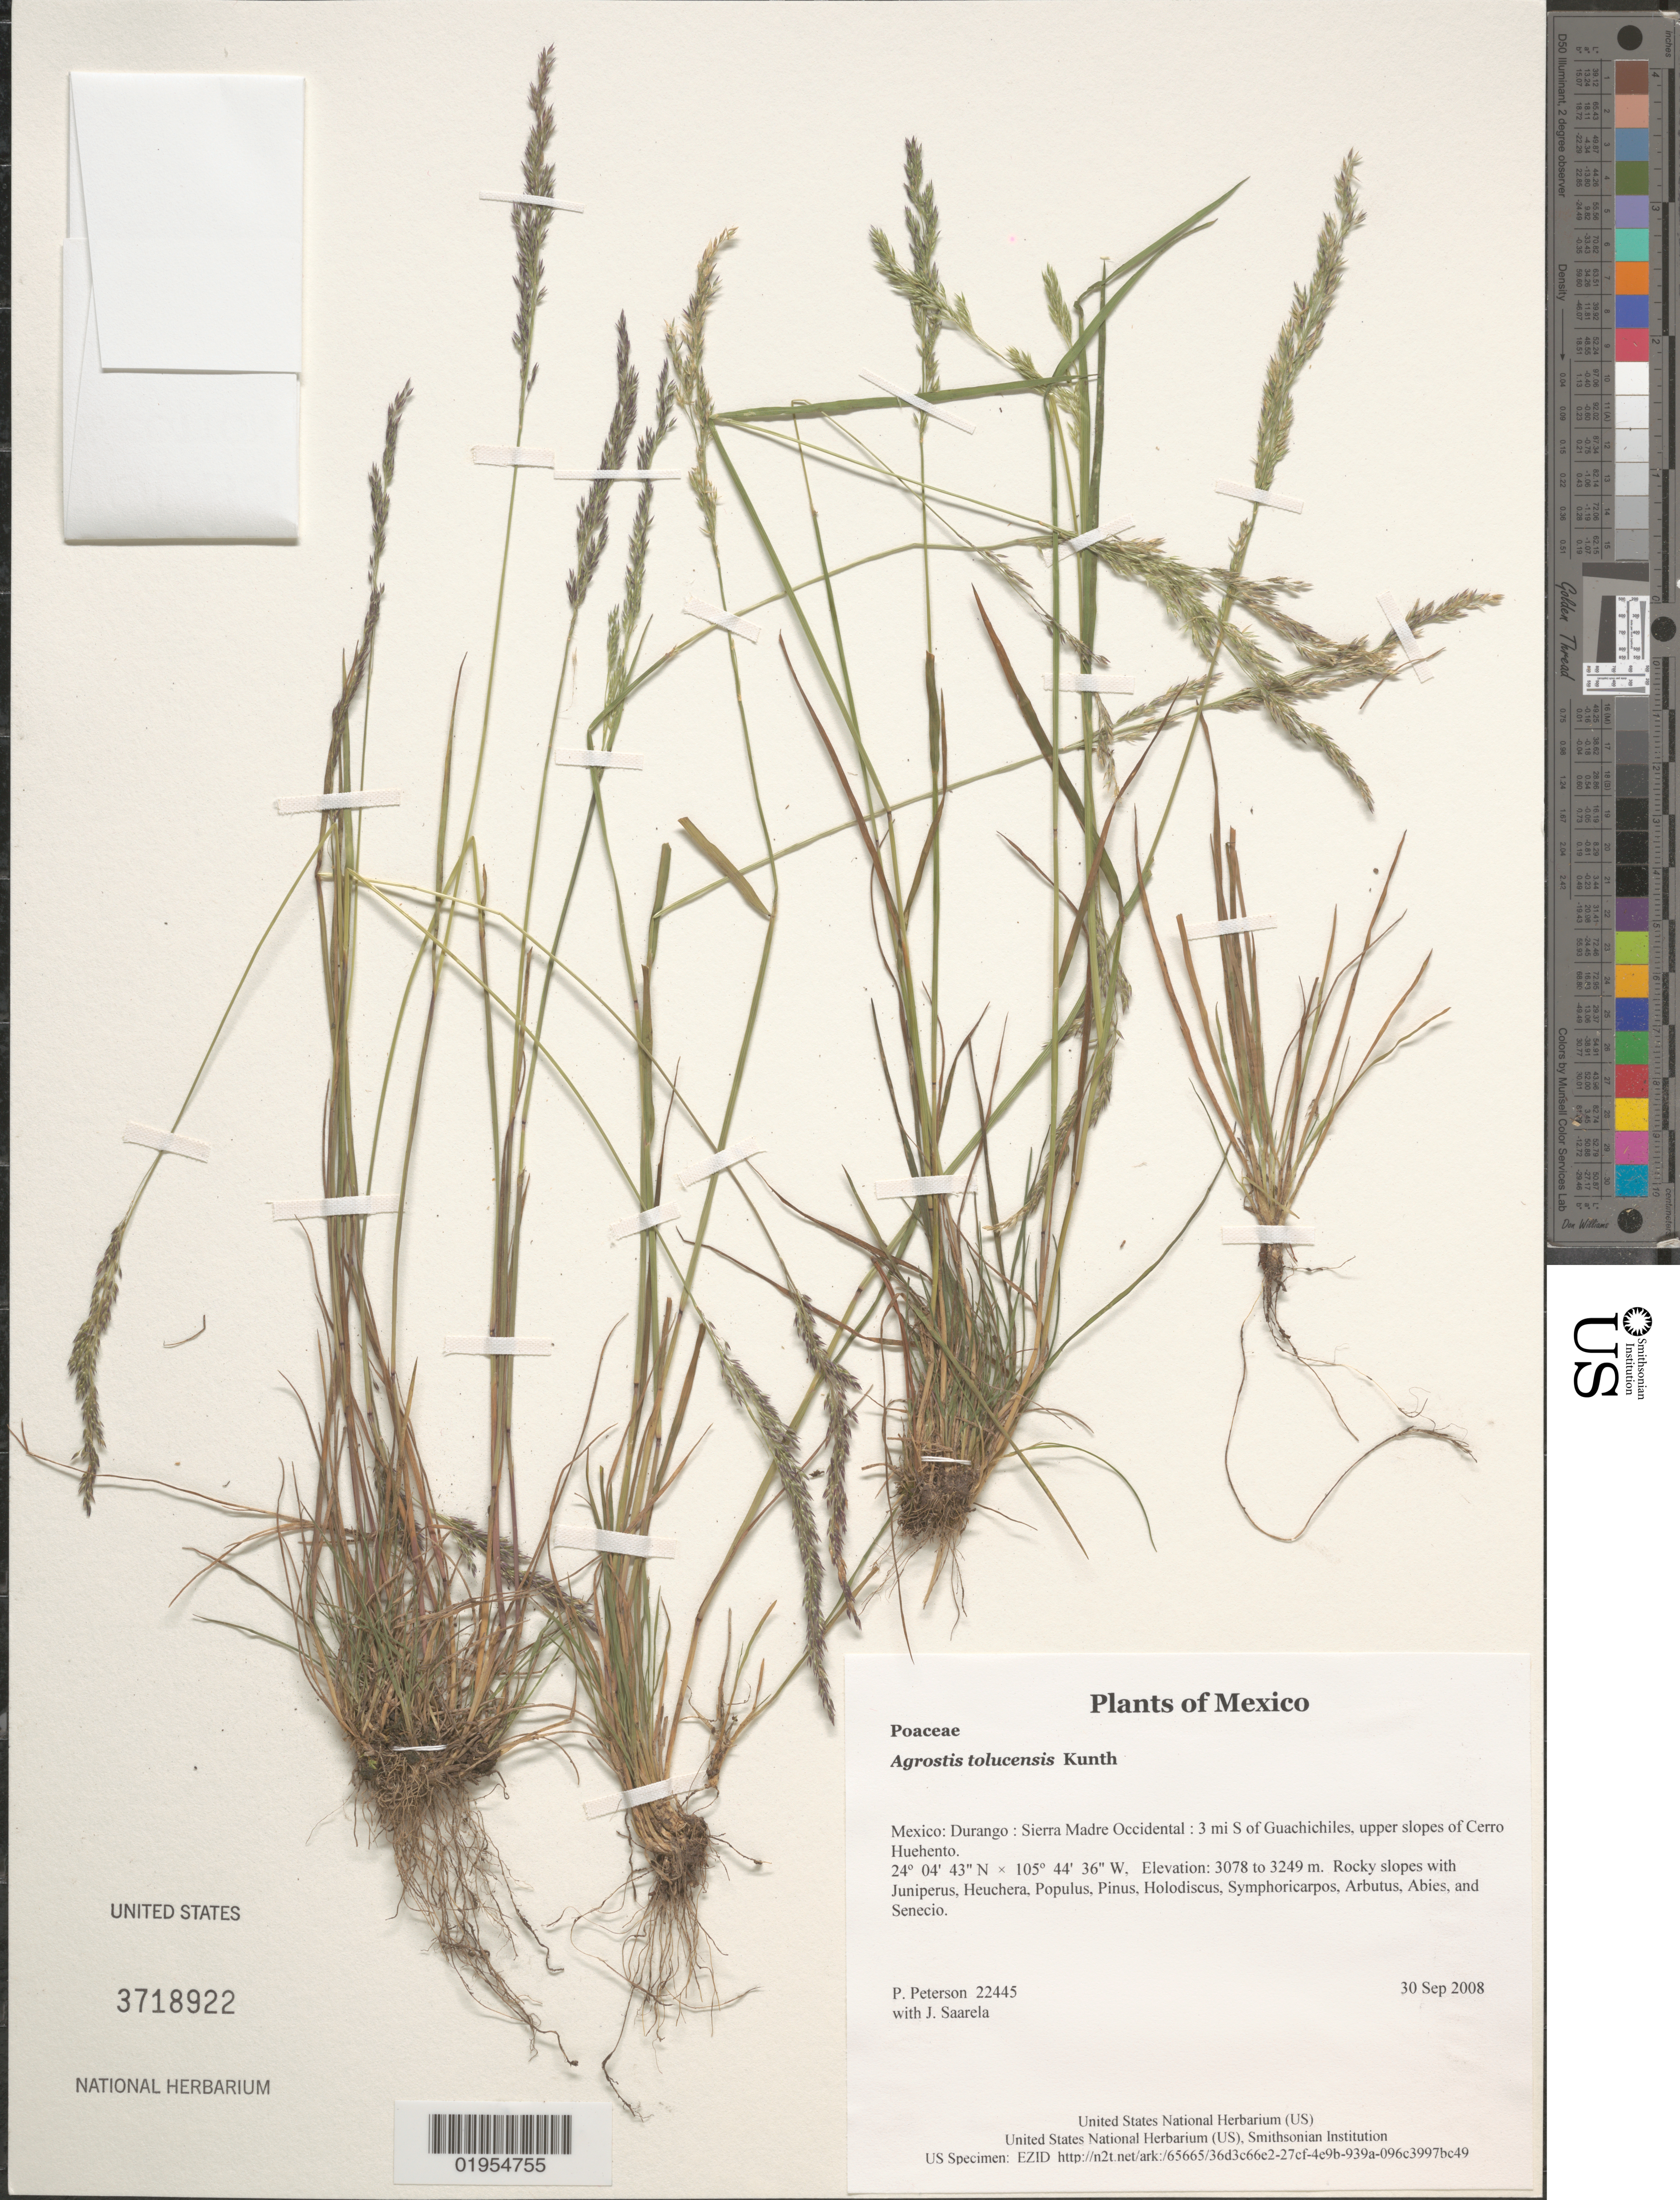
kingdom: Plantae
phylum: Tracheophyta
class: Liliopsida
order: Poales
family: Poaceae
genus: Agrostis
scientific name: Agrostis tolucensis Kunth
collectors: P. M. Peterson & J. Saarela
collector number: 22445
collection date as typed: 30 Sep 2008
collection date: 2008-09-30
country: Mexico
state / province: Durango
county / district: Sierra Madre Occidental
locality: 3 mi S of Guachichiles, upper slopes of Cerro Huehento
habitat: Rocky slopes with Juniperus, Heuchera, Populus, Pinus, Holodiscus, Symphoricarpos, Arbutus, Abies, and Senecio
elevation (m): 3078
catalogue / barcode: US 3718922